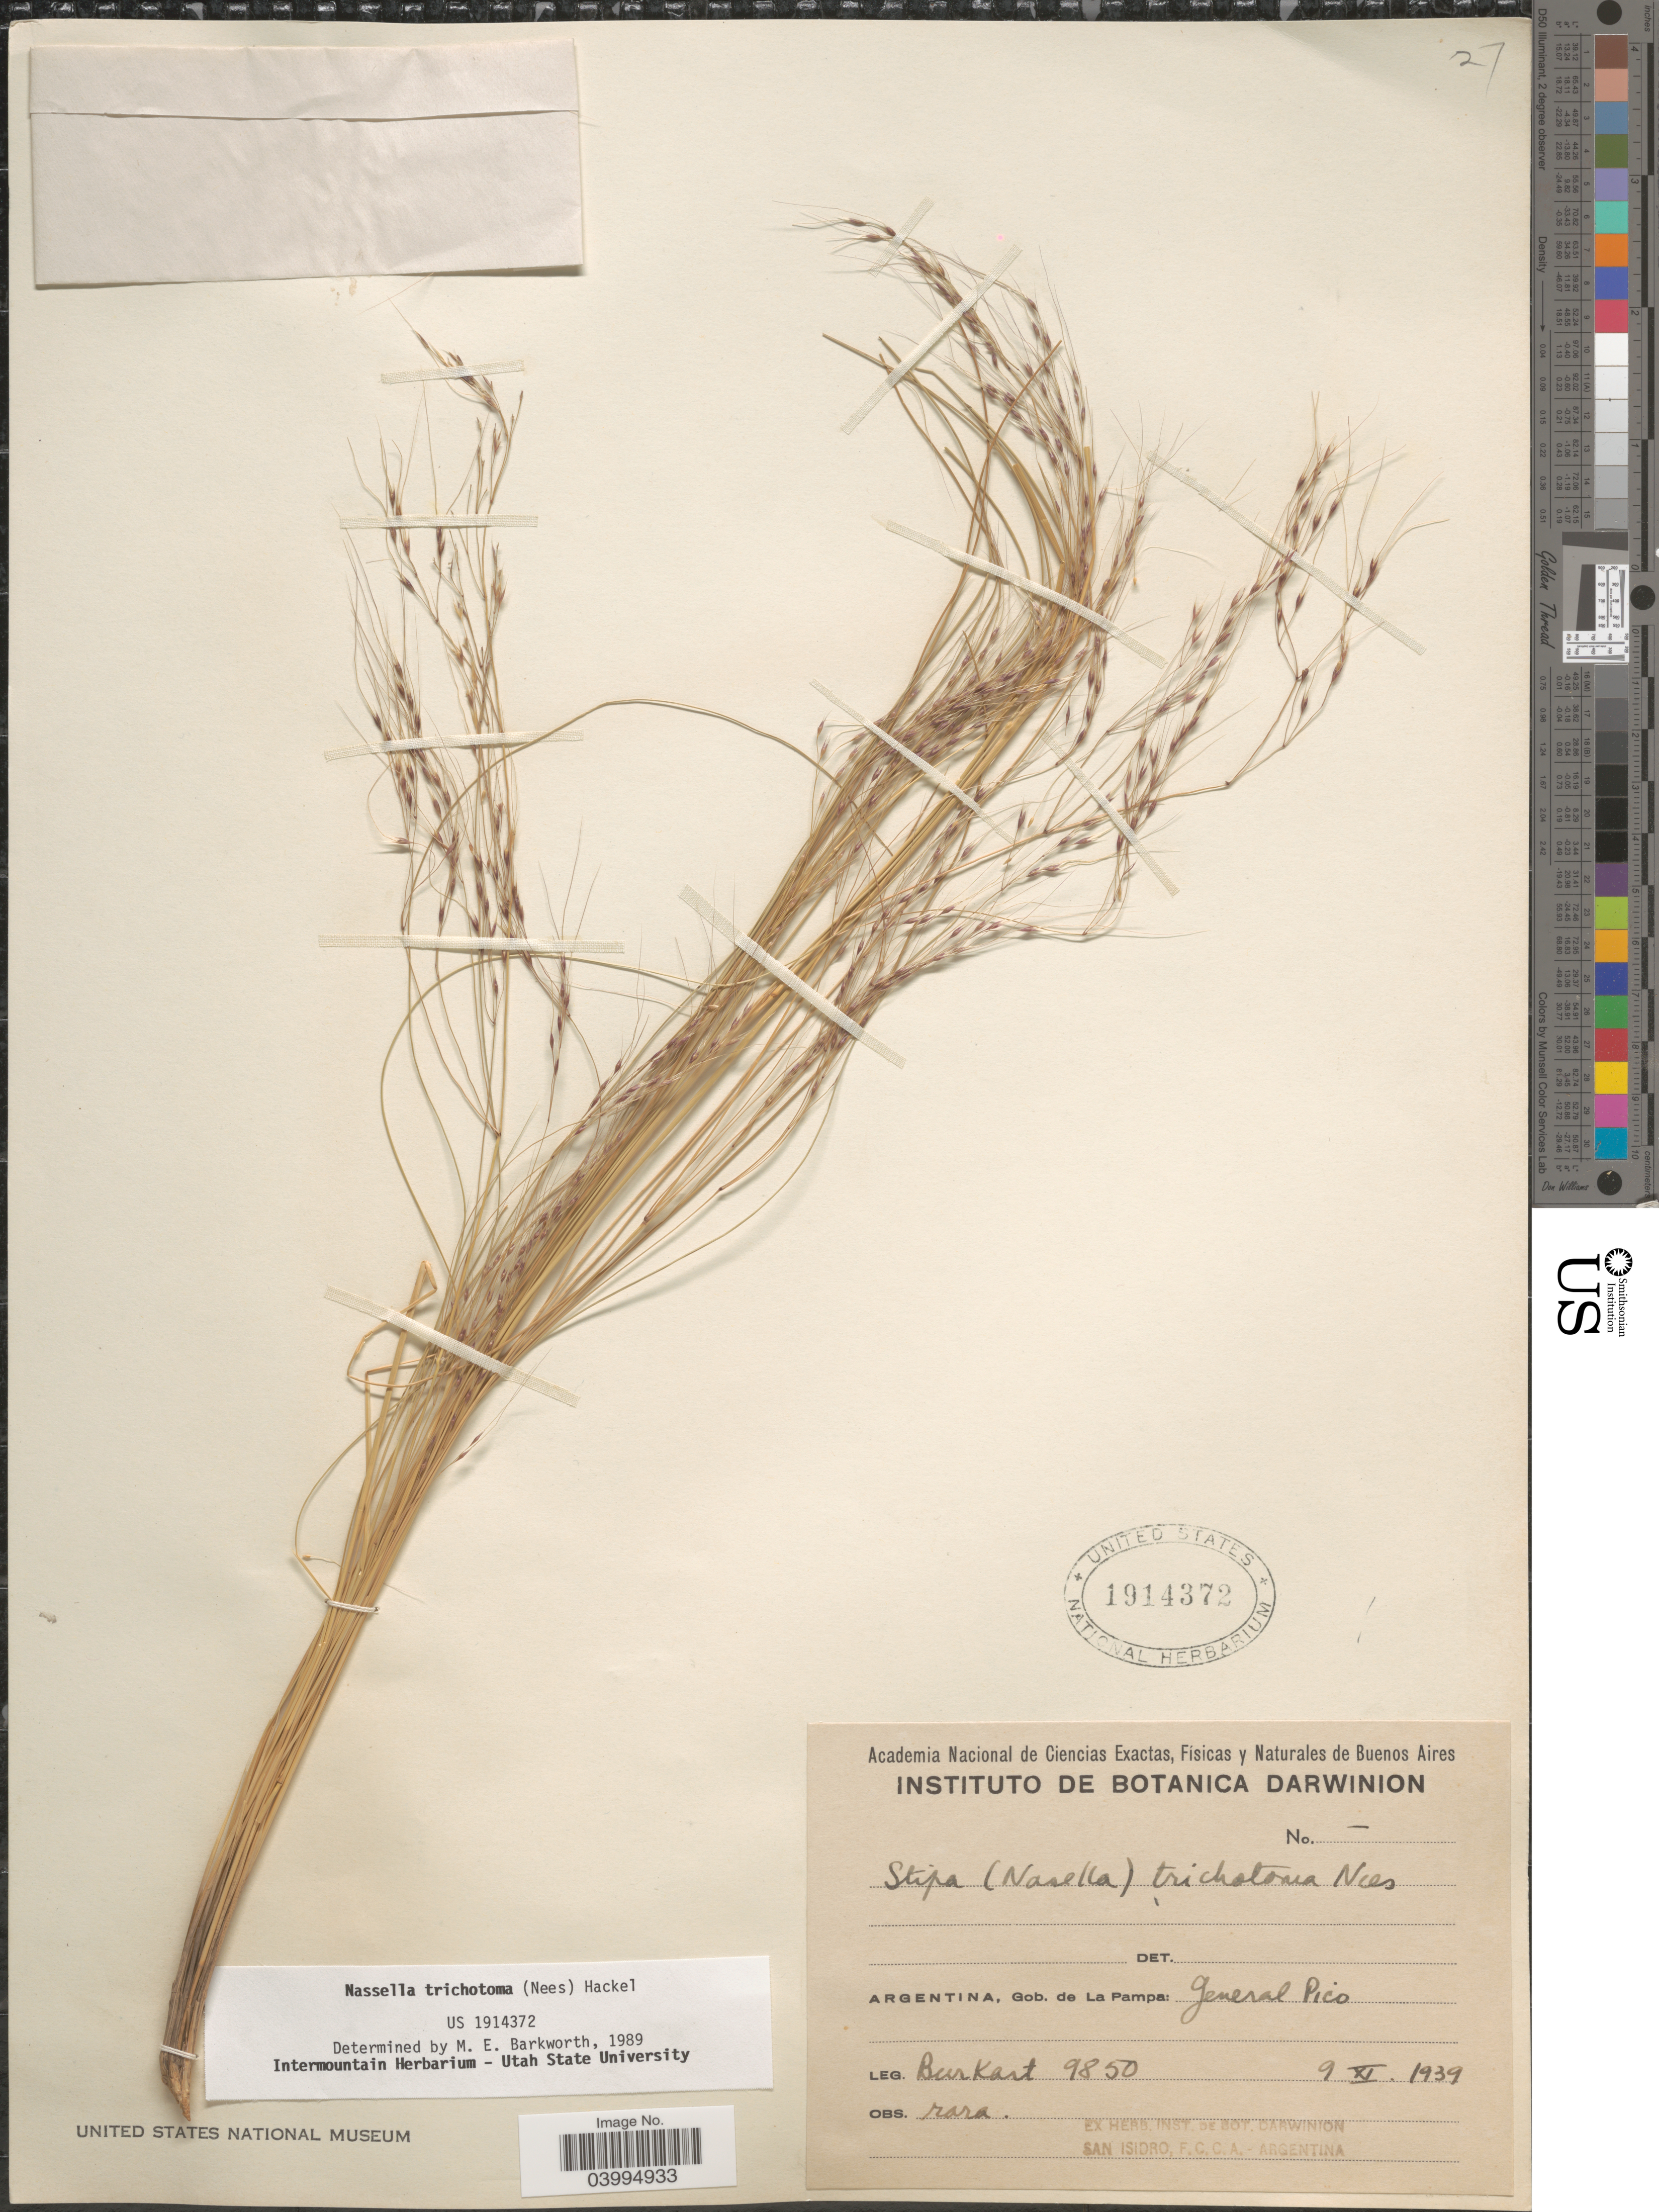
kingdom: Plantae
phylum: Tracheophyta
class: Liliopsida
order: Poales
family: Poaceae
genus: Nassella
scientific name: Nassella trichotoma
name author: (Ness) Hack. ex Arechav.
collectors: -- Burkart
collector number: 9850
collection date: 1939-11-09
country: Argentina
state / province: La Pampa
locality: Gob. de La Pampa: General Pico.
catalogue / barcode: US 1914372